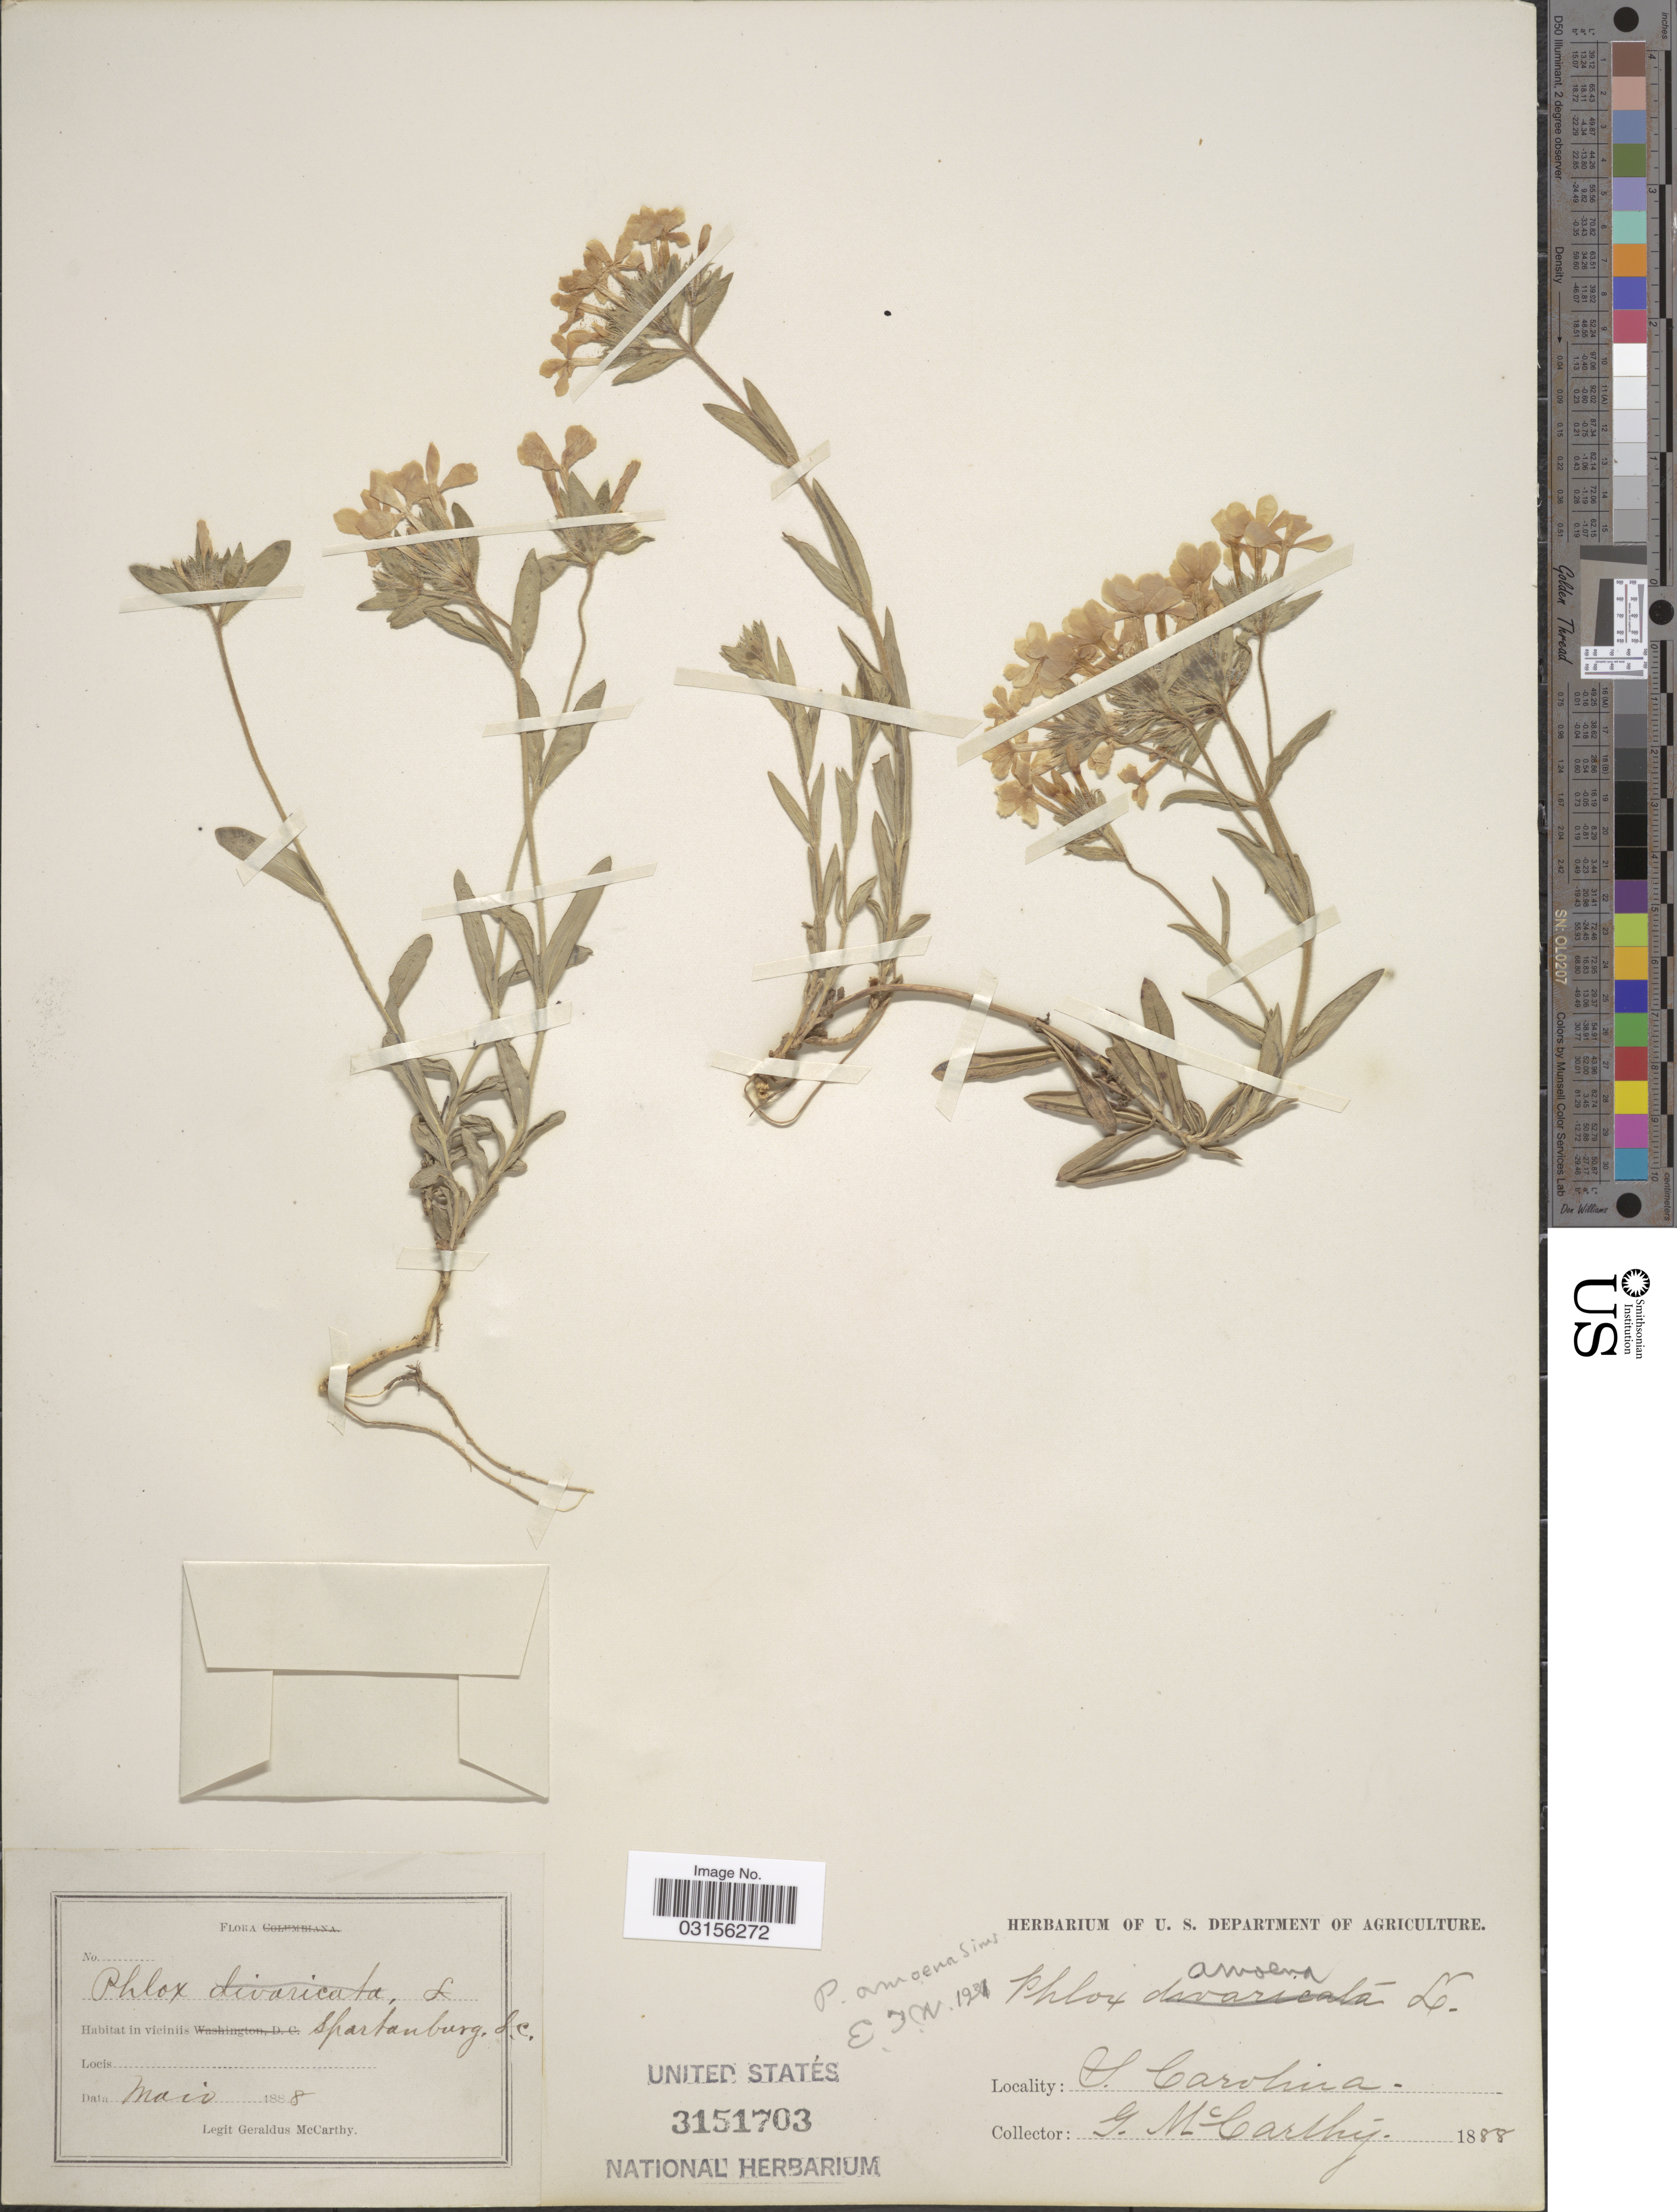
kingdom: Plantae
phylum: Tracheophyta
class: Magnoliopsida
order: Ericales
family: Polemoniaceae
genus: Phlox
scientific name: Phlox amoena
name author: Sims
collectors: M. McCarthy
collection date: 1888-05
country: United States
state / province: South Carolina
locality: Viciniis Spartanburg, S. C.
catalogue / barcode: US 3151703